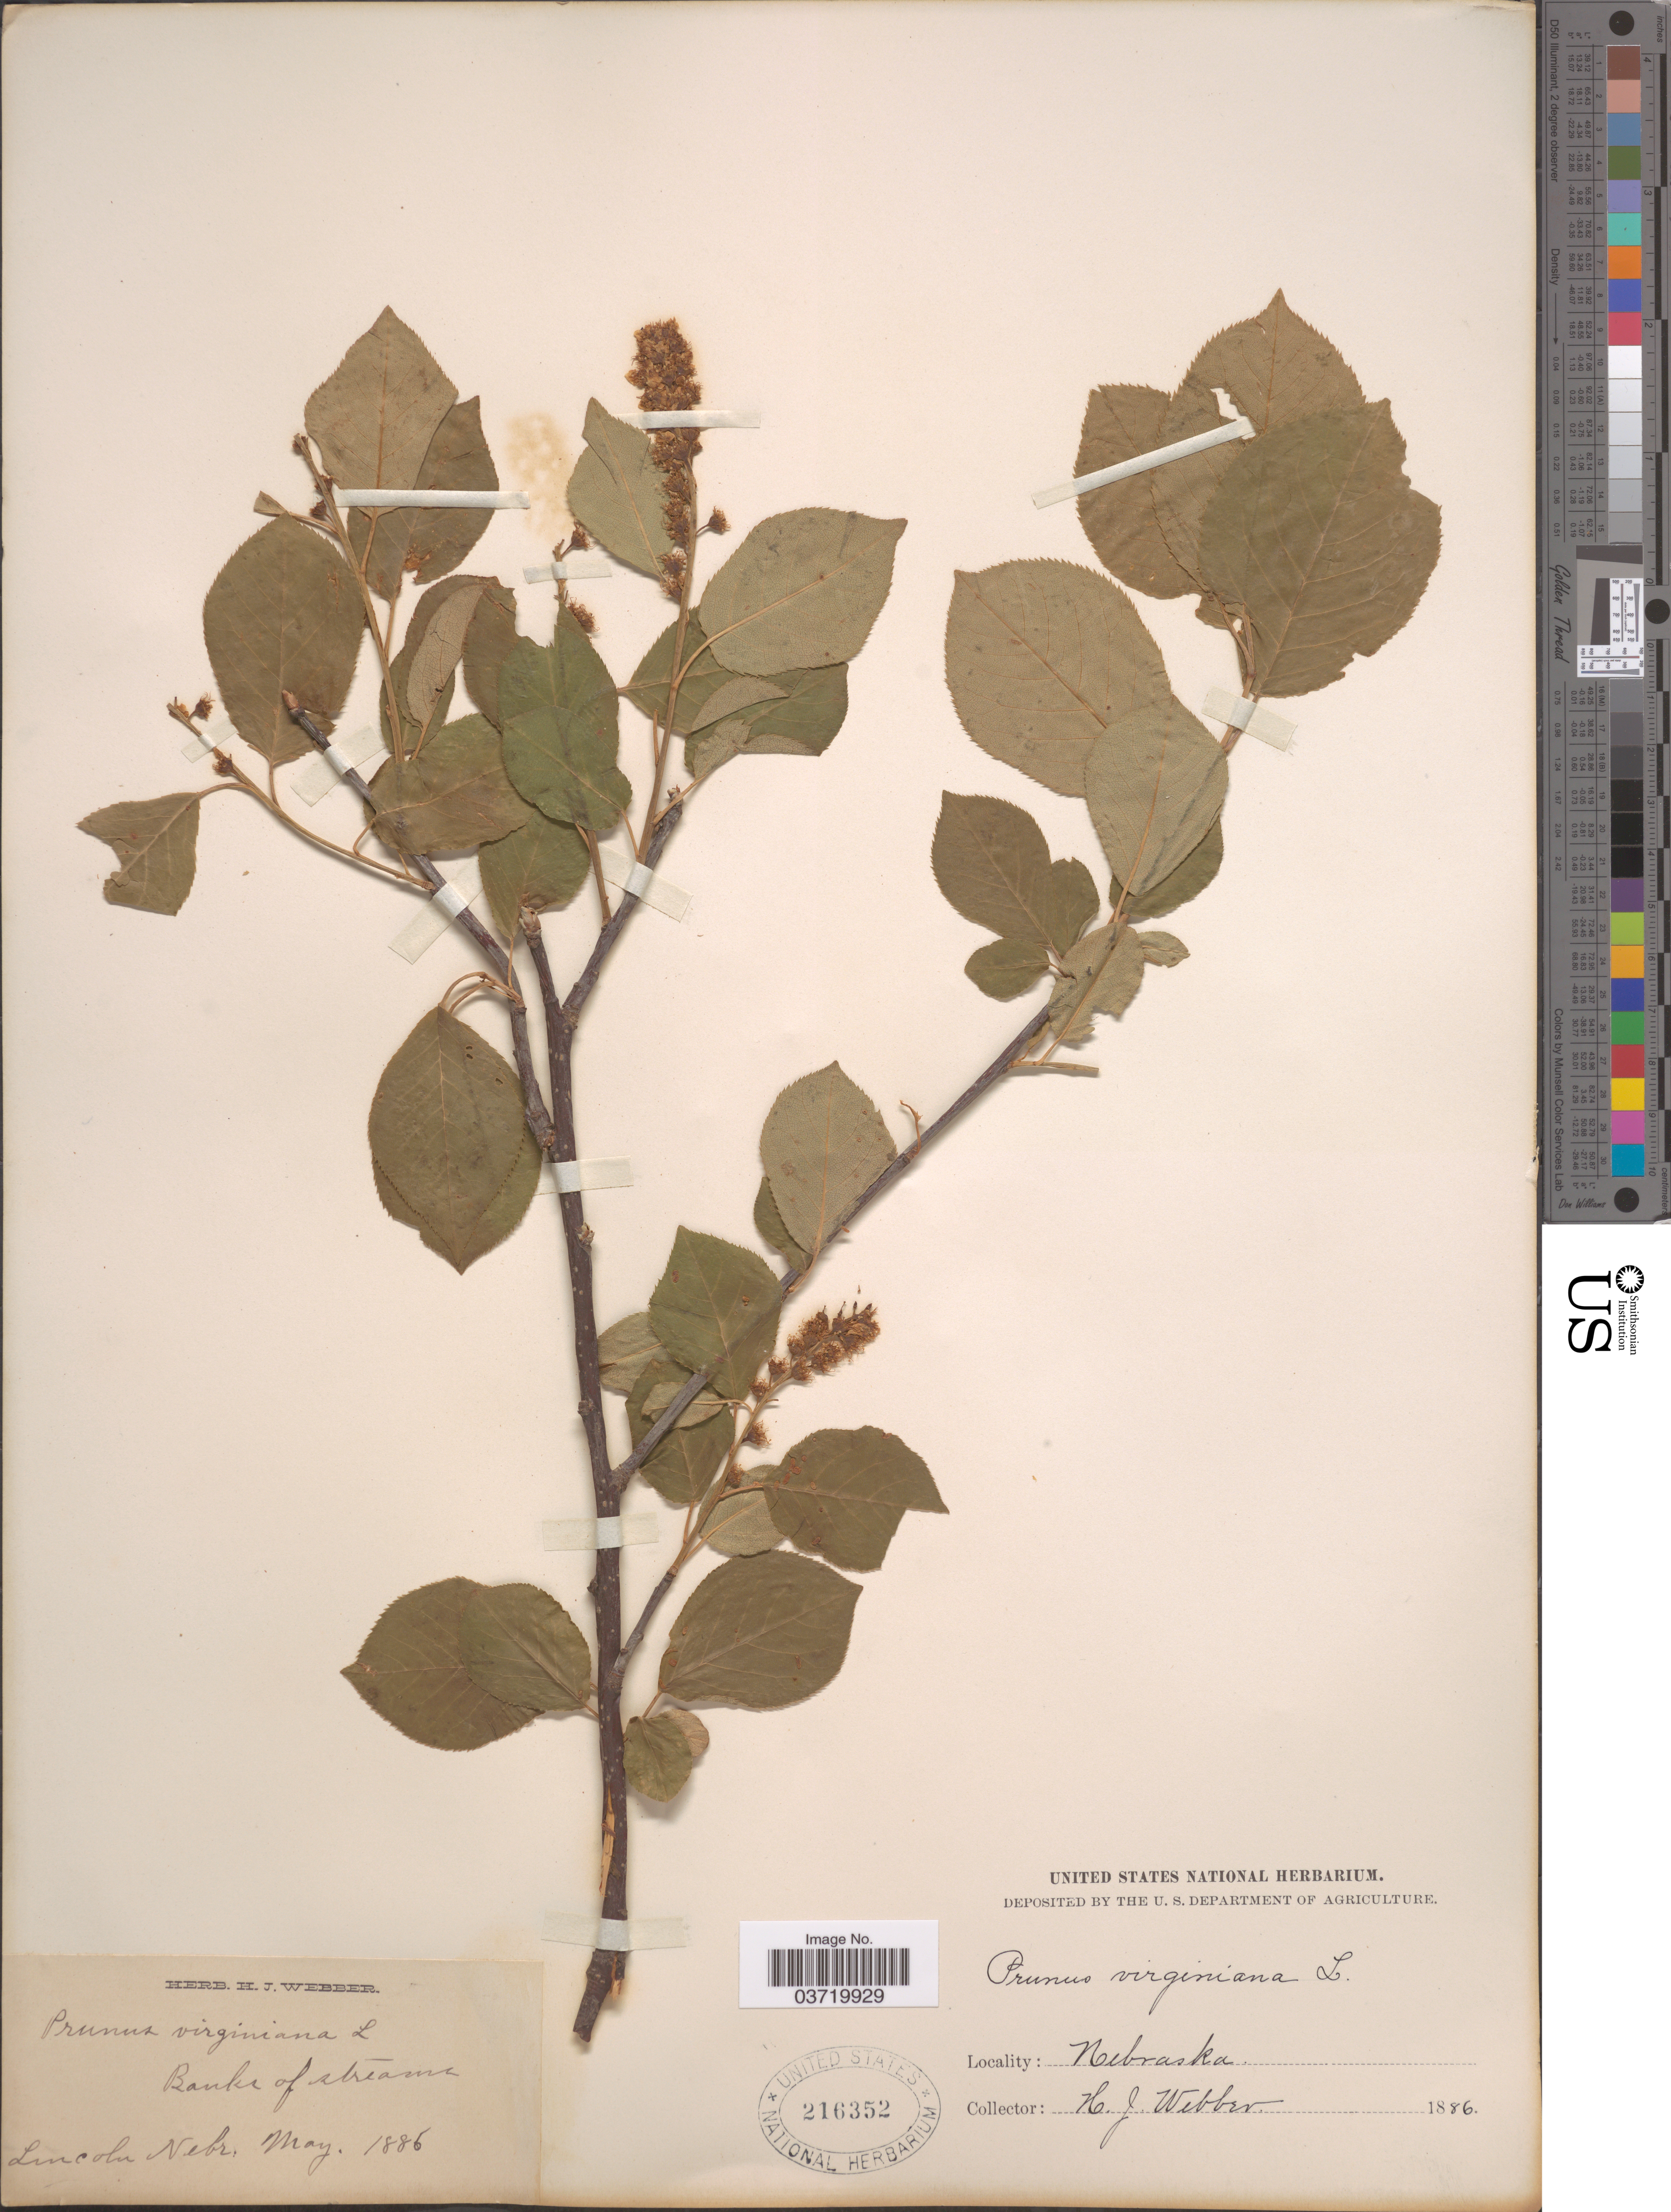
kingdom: Plantae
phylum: Tracheophyta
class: Magnoliopsida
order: Rosales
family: Rosaceae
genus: Prunus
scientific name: Prunus virginiana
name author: L.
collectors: H. Webber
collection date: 1886-05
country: United States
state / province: Nebraska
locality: Banks of streams. Lincoln.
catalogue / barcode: US 216352